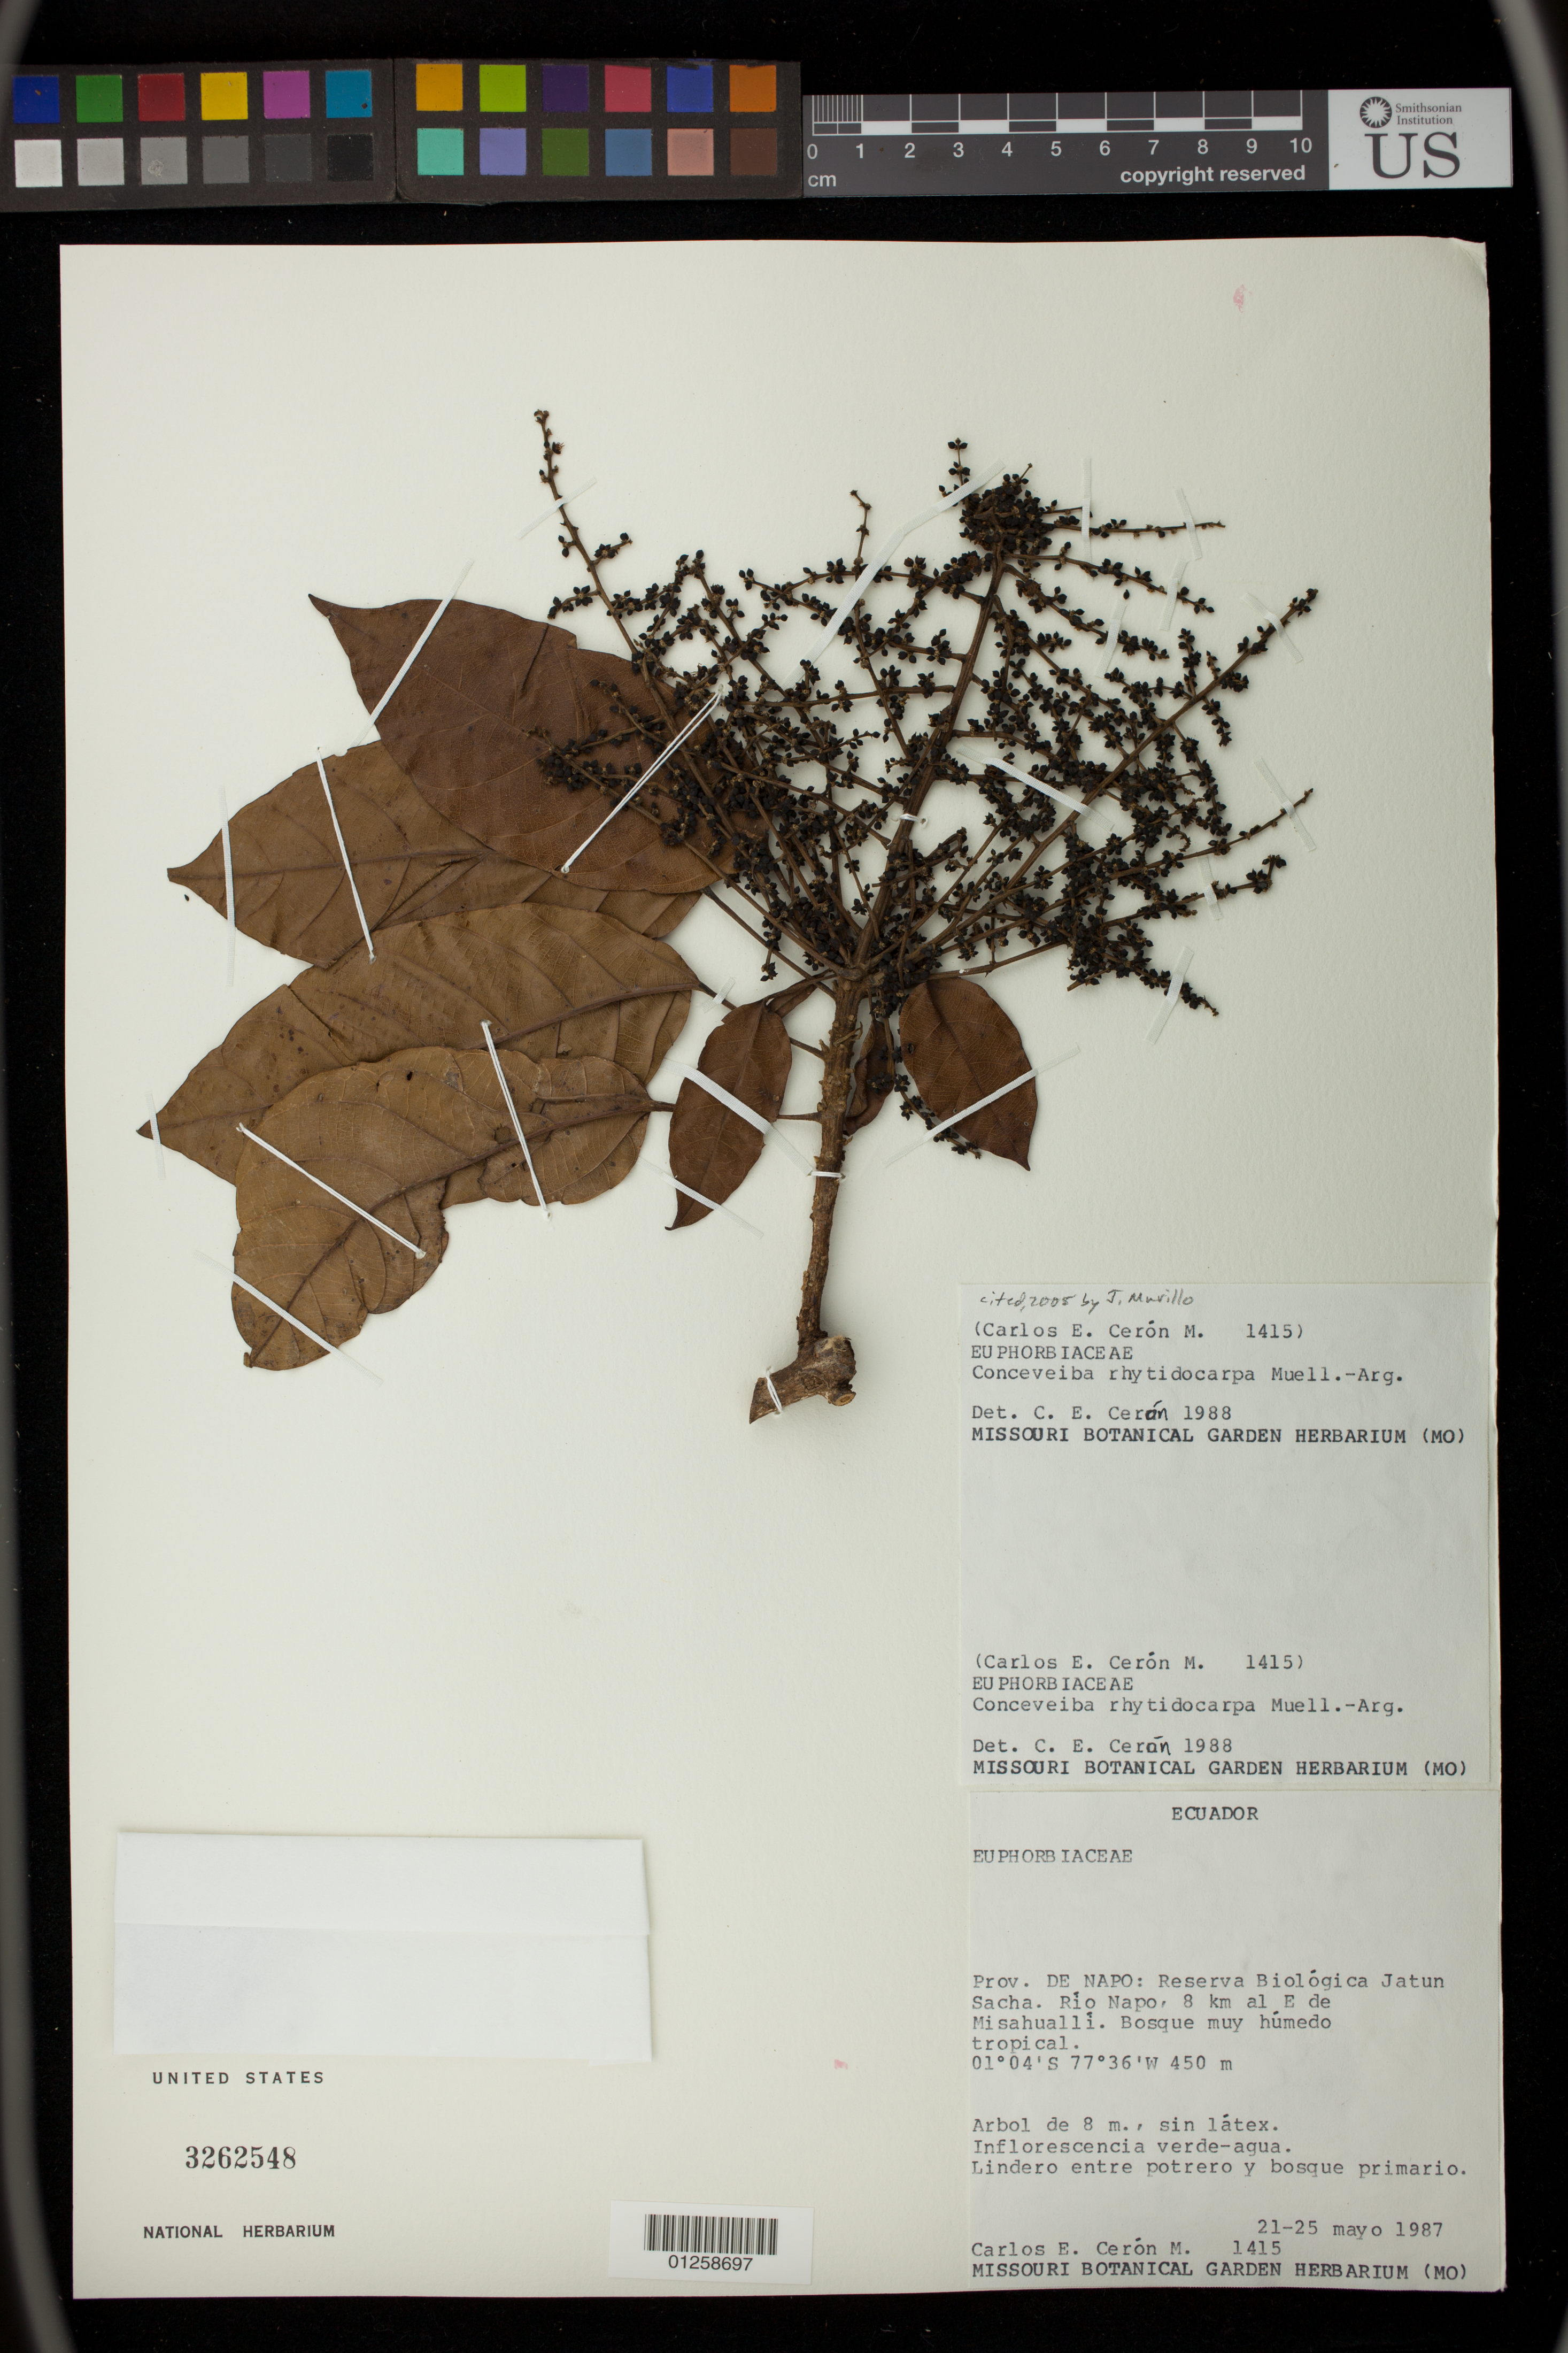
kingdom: Plantae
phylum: Tracheophyta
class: Magnoliopsida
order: Malpighiales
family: Euphorbiaceae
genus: Conceveiba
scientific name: Conceveiba rhytidocarpa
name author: Müll. Arg.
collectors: E. Carlos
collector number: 1415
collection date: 1987-05-21/1987-05-25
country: Ecuador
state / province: Napo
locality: Reserva Biologica Jatun Sacha. Rio Napo, 8 km al E de Misahualli. Bosque muy humedo tropical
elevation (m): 450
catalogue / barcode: US 3262548